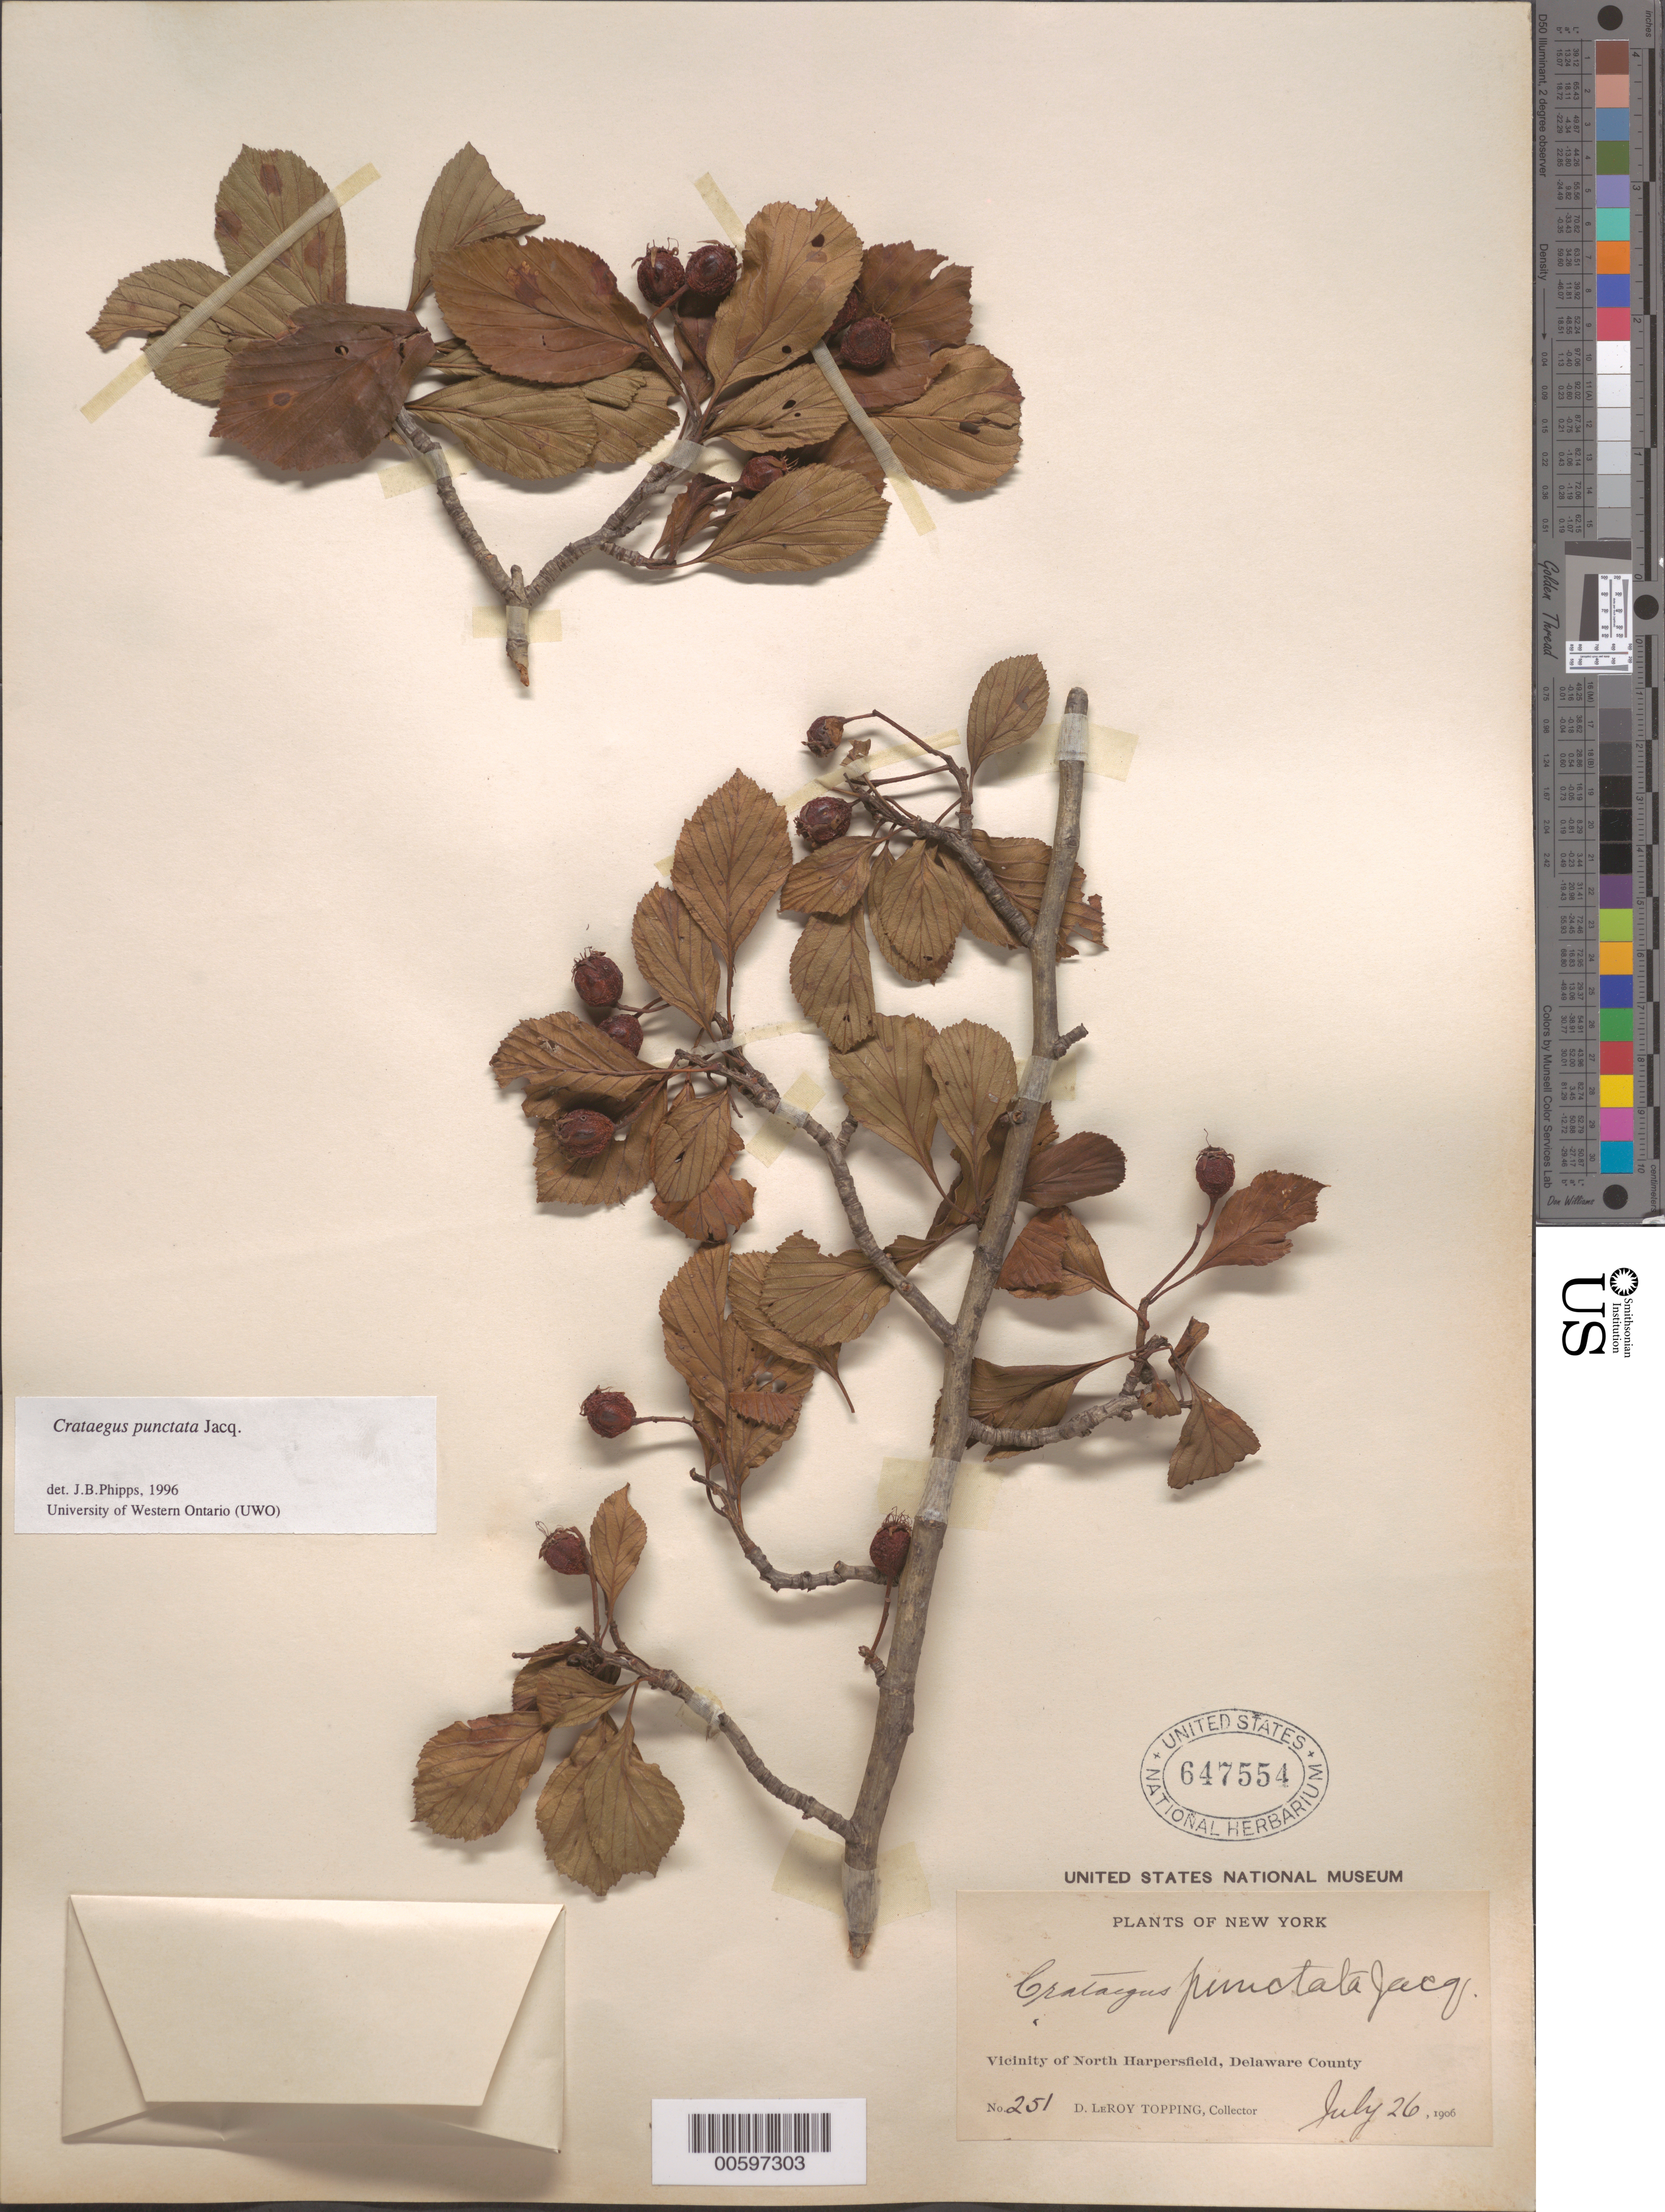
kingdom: Plantae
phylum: Tracheophyta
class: Magnoliopsida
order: Rosales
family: Rosaceae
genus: Crataegus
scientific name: Crataegus punctata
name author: Jacq.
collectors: D. L. Topping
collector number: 251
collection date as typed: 26 Jul 1906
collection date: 1906-07-26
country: United States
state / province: New York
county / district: Delaware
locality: Vicinity of North Harpersfield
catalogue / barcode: US 647554